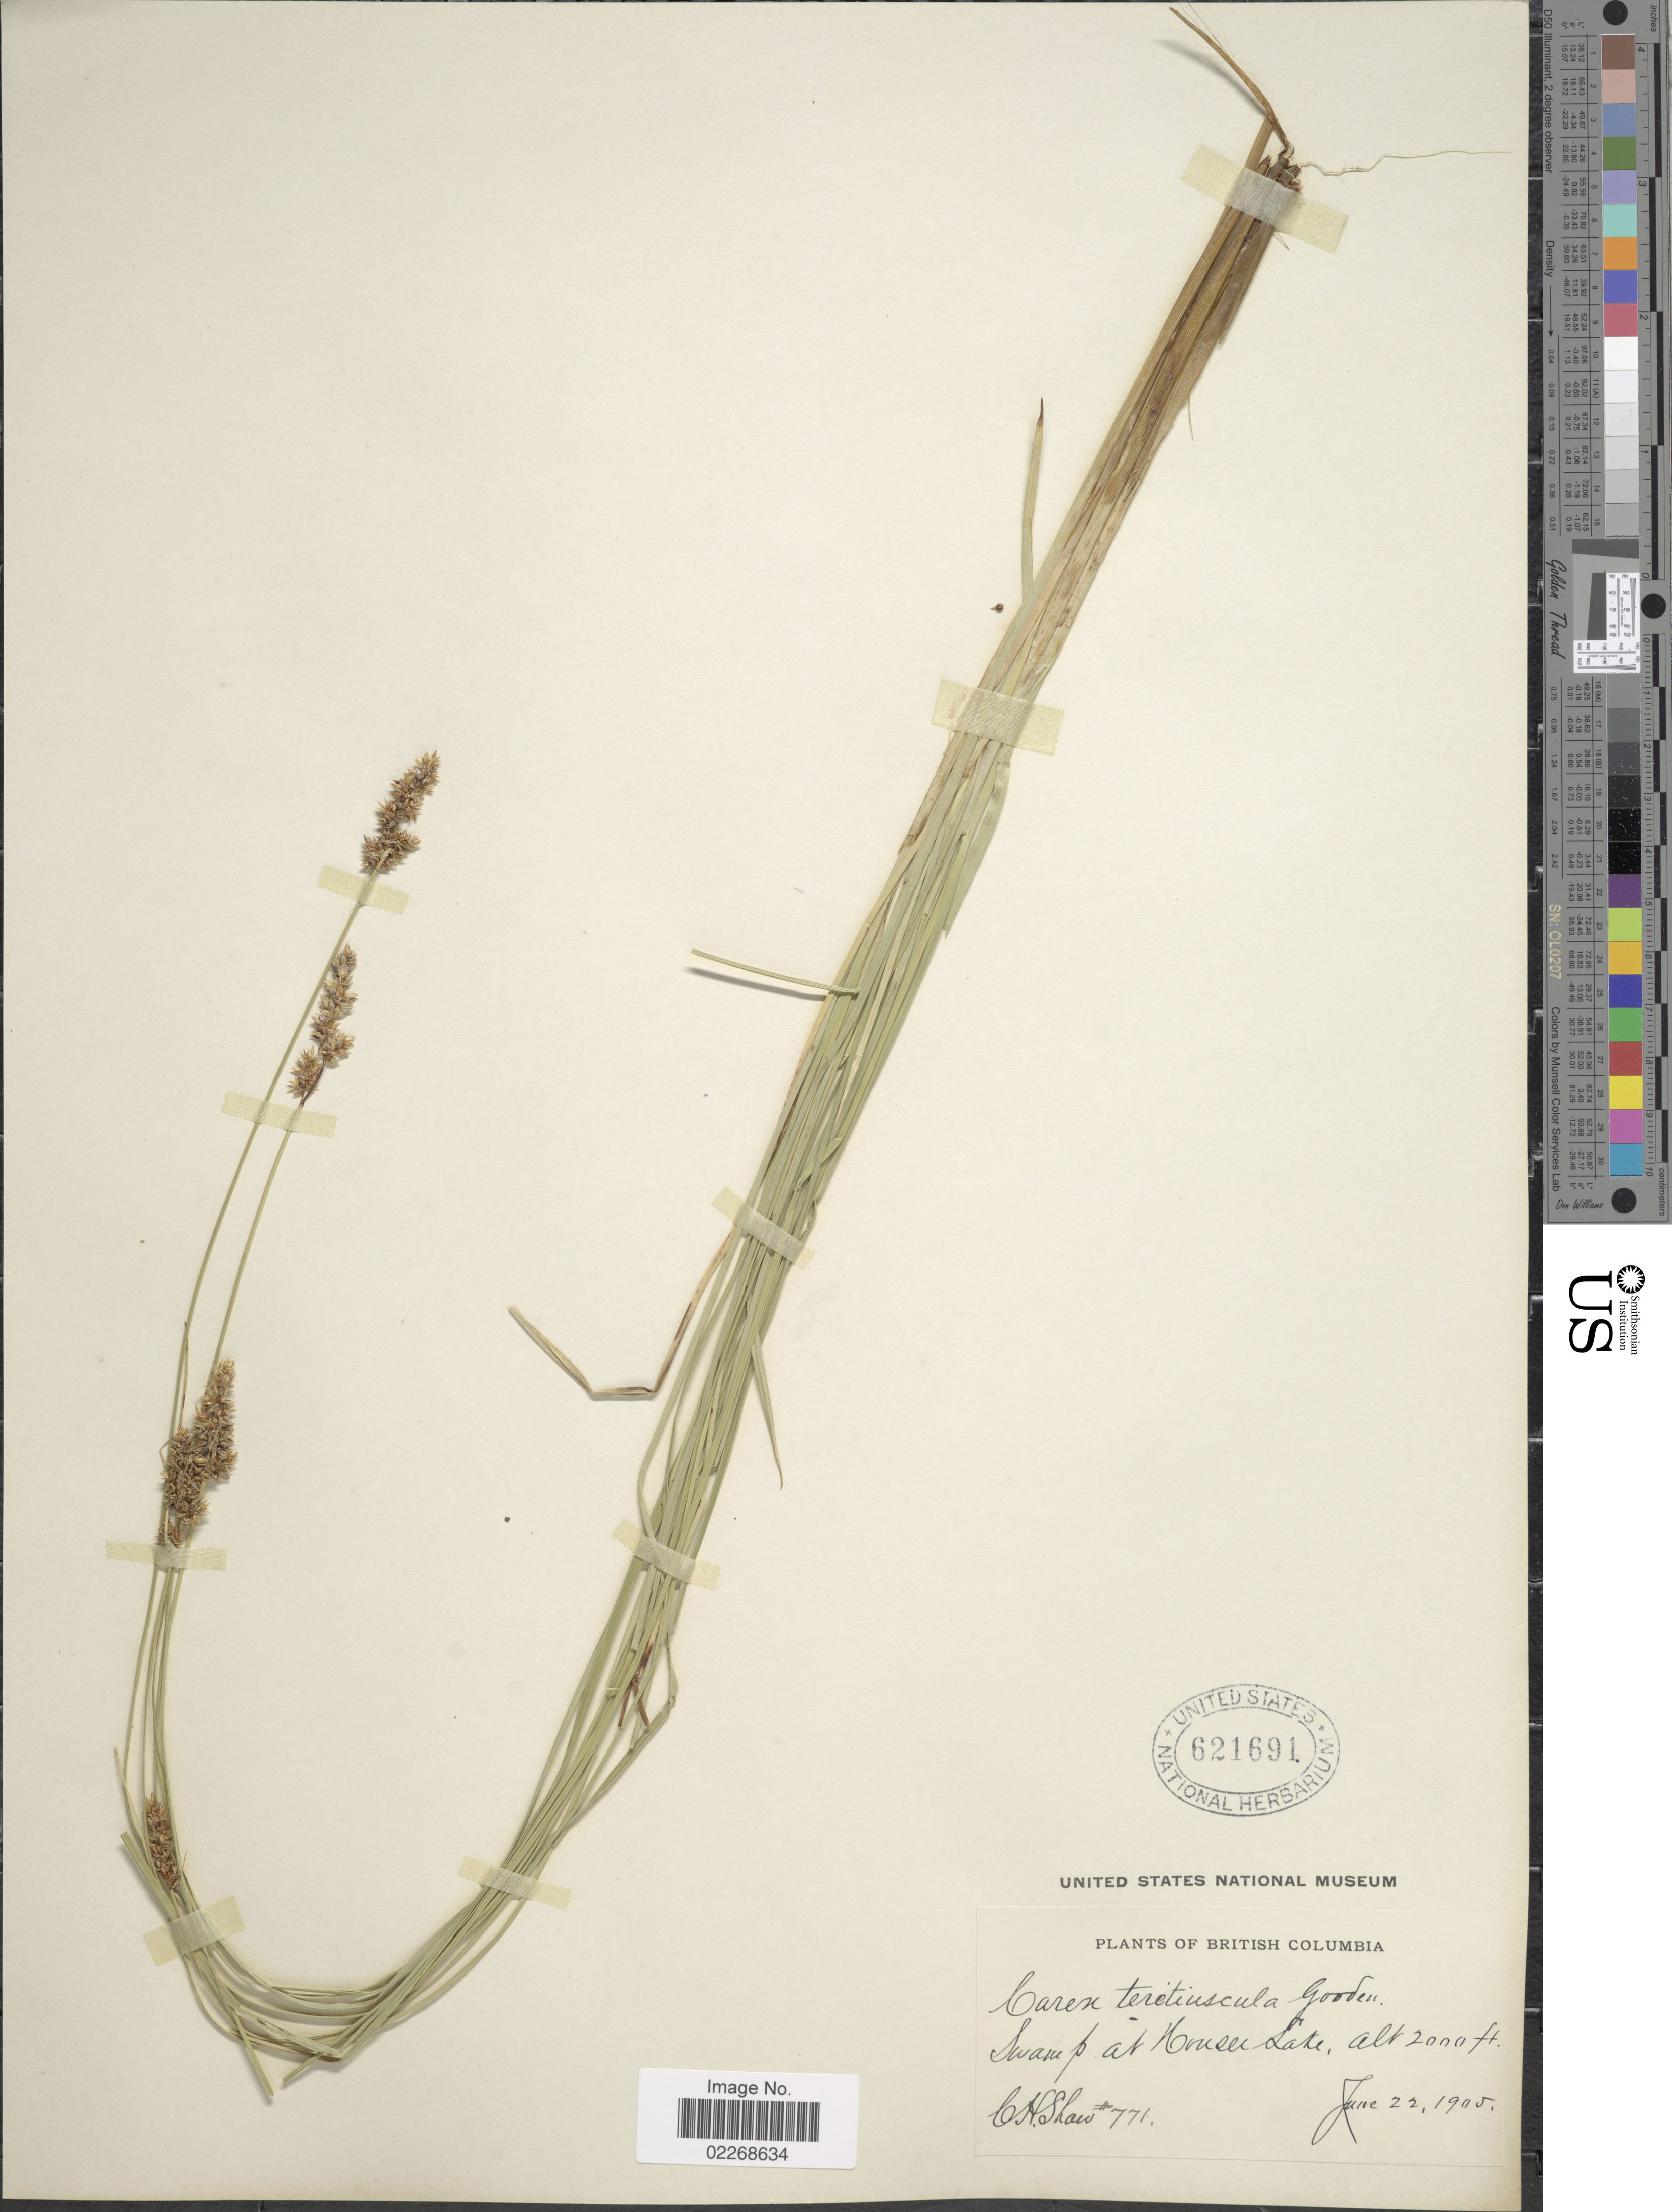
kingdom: Plantae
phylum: Tracheophyta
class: Liliopsida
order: Poales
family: Cyperaceae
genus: Carex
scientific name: Carex diandra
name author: Schrank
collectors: C. H. Shaw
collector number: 771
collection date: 1905-06-22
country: Canada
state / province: British Columbia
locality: Swamp at House Lake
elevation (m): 610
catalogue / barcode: US 621691